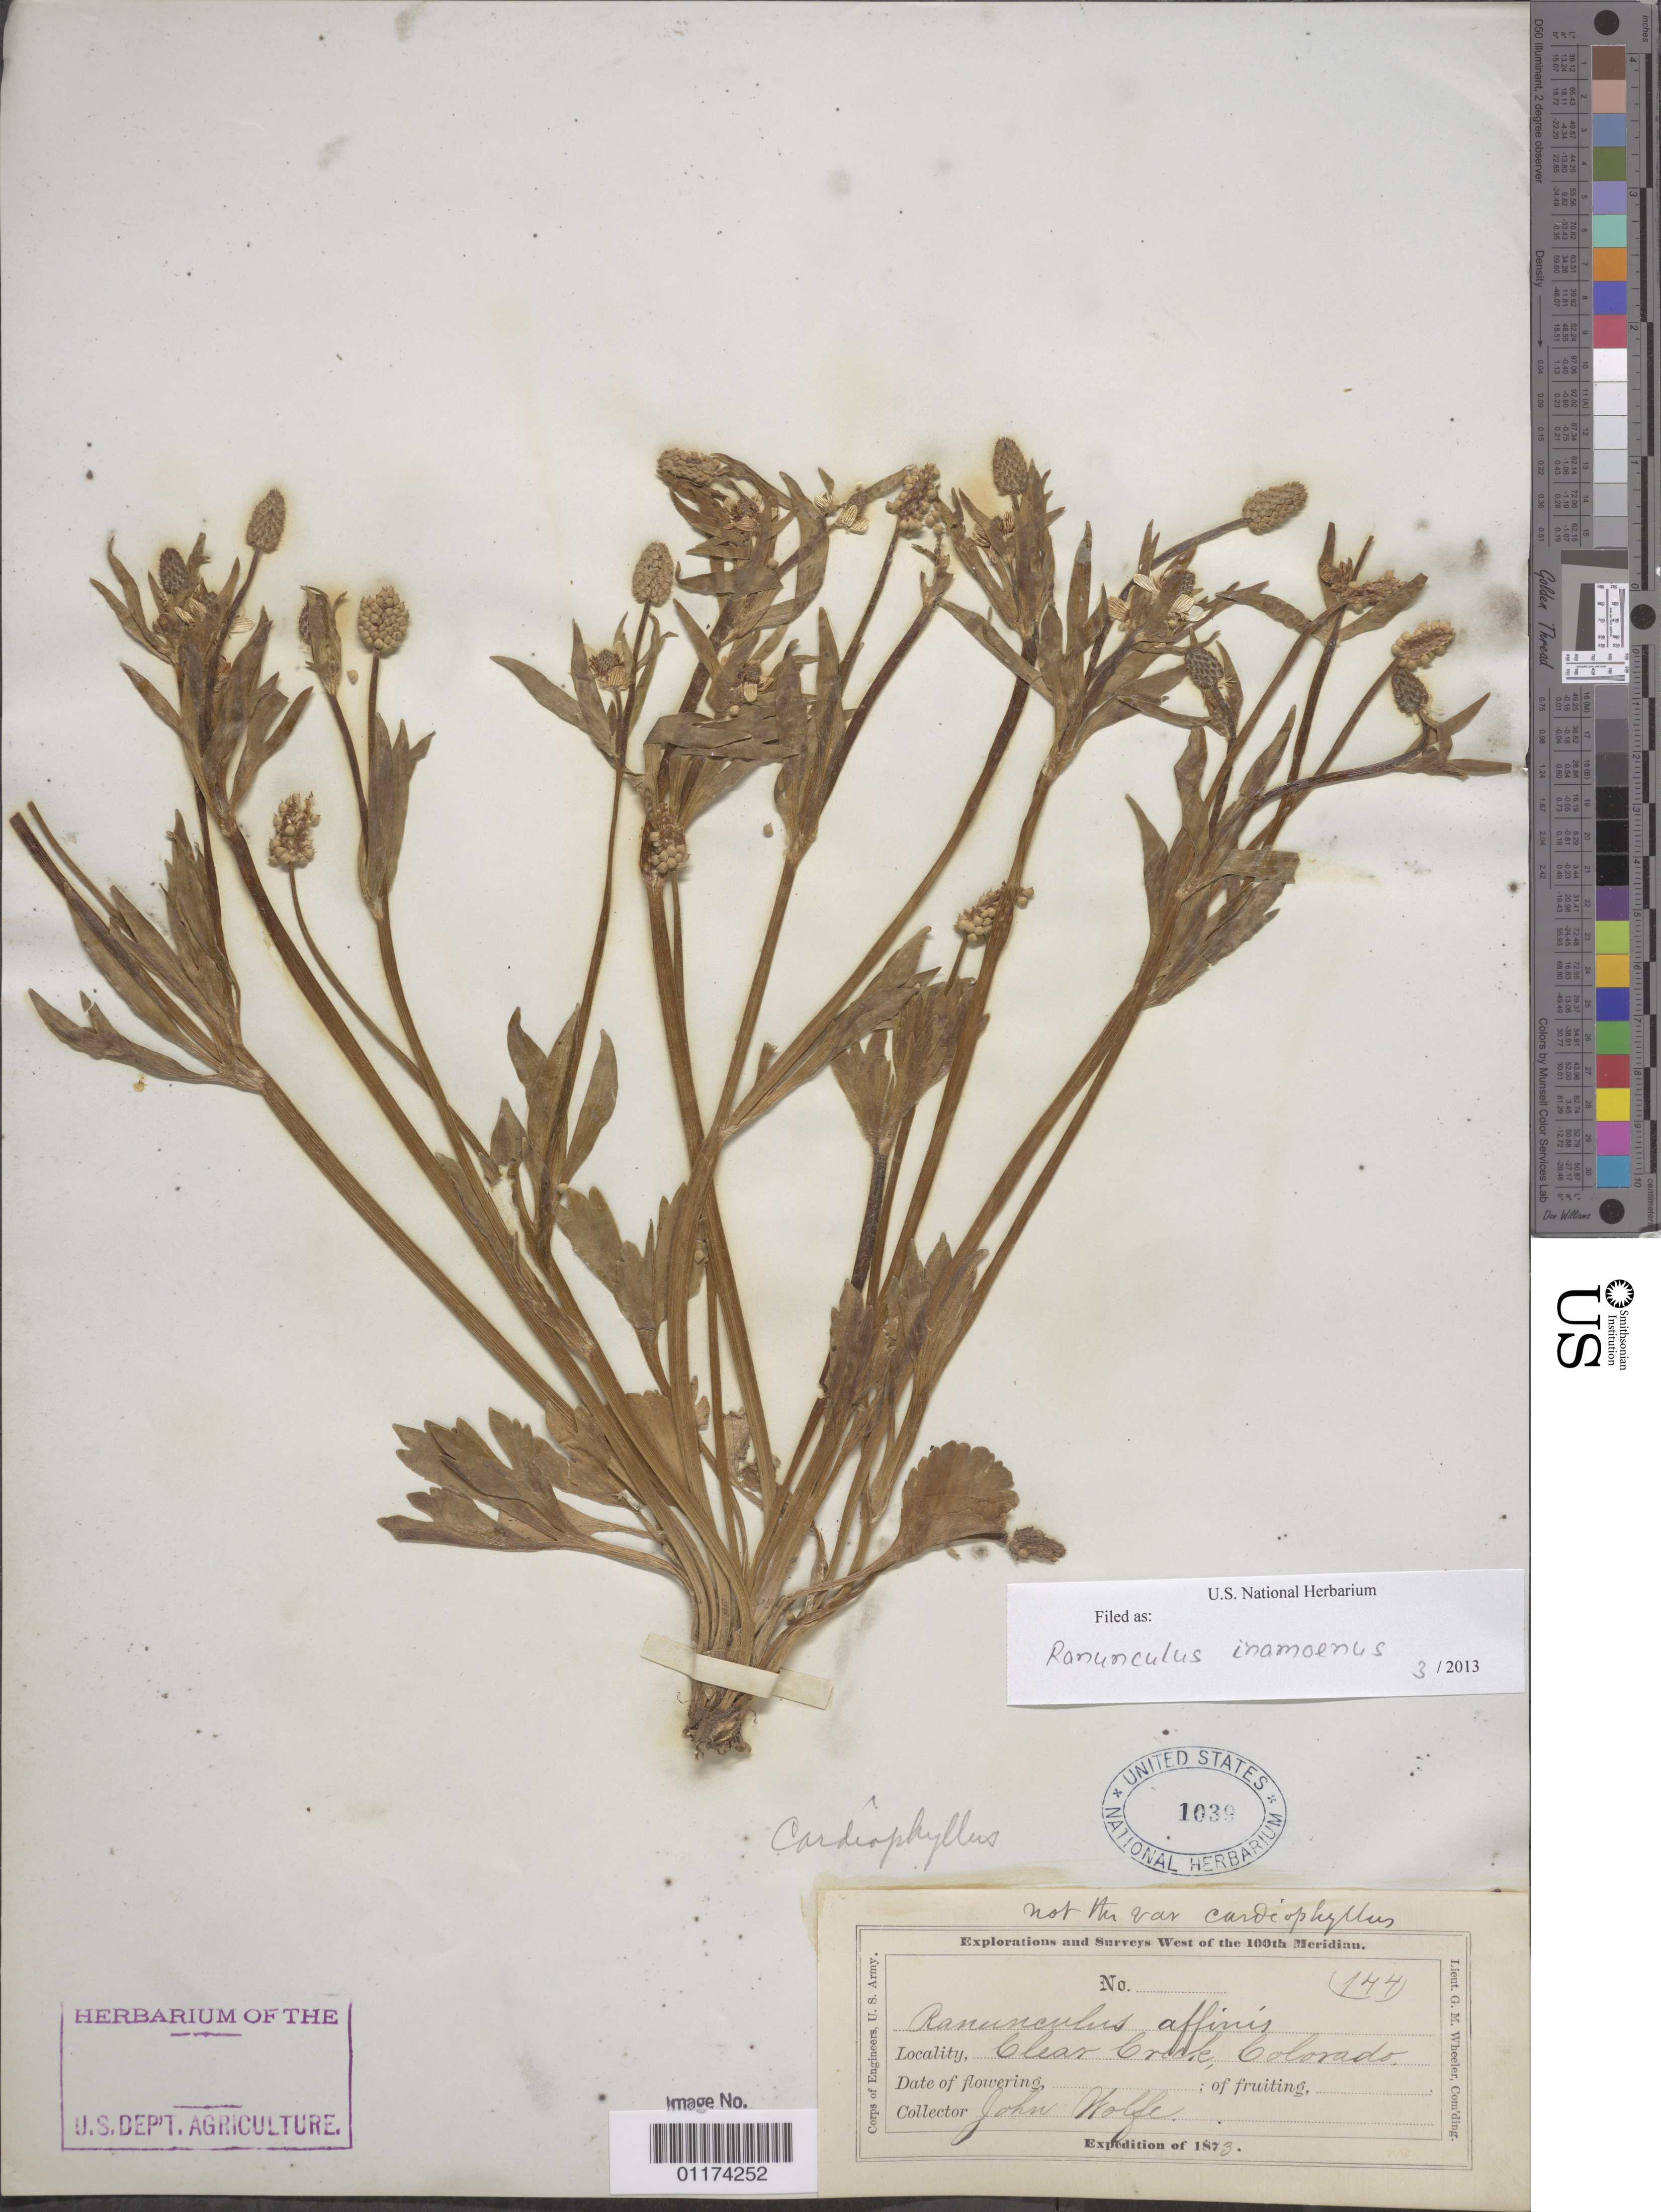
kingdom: Plantae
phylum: Tracheophyta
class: Magnoliopsida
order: Ranunculales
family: Ranunculaceae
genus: Ranunculus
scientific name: Ranunculus inamoenus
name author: Greene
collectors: J. Wolf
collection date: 1873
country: United States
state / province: Colorado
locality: Clear Creek, Col Terr.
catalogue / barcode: US 1039